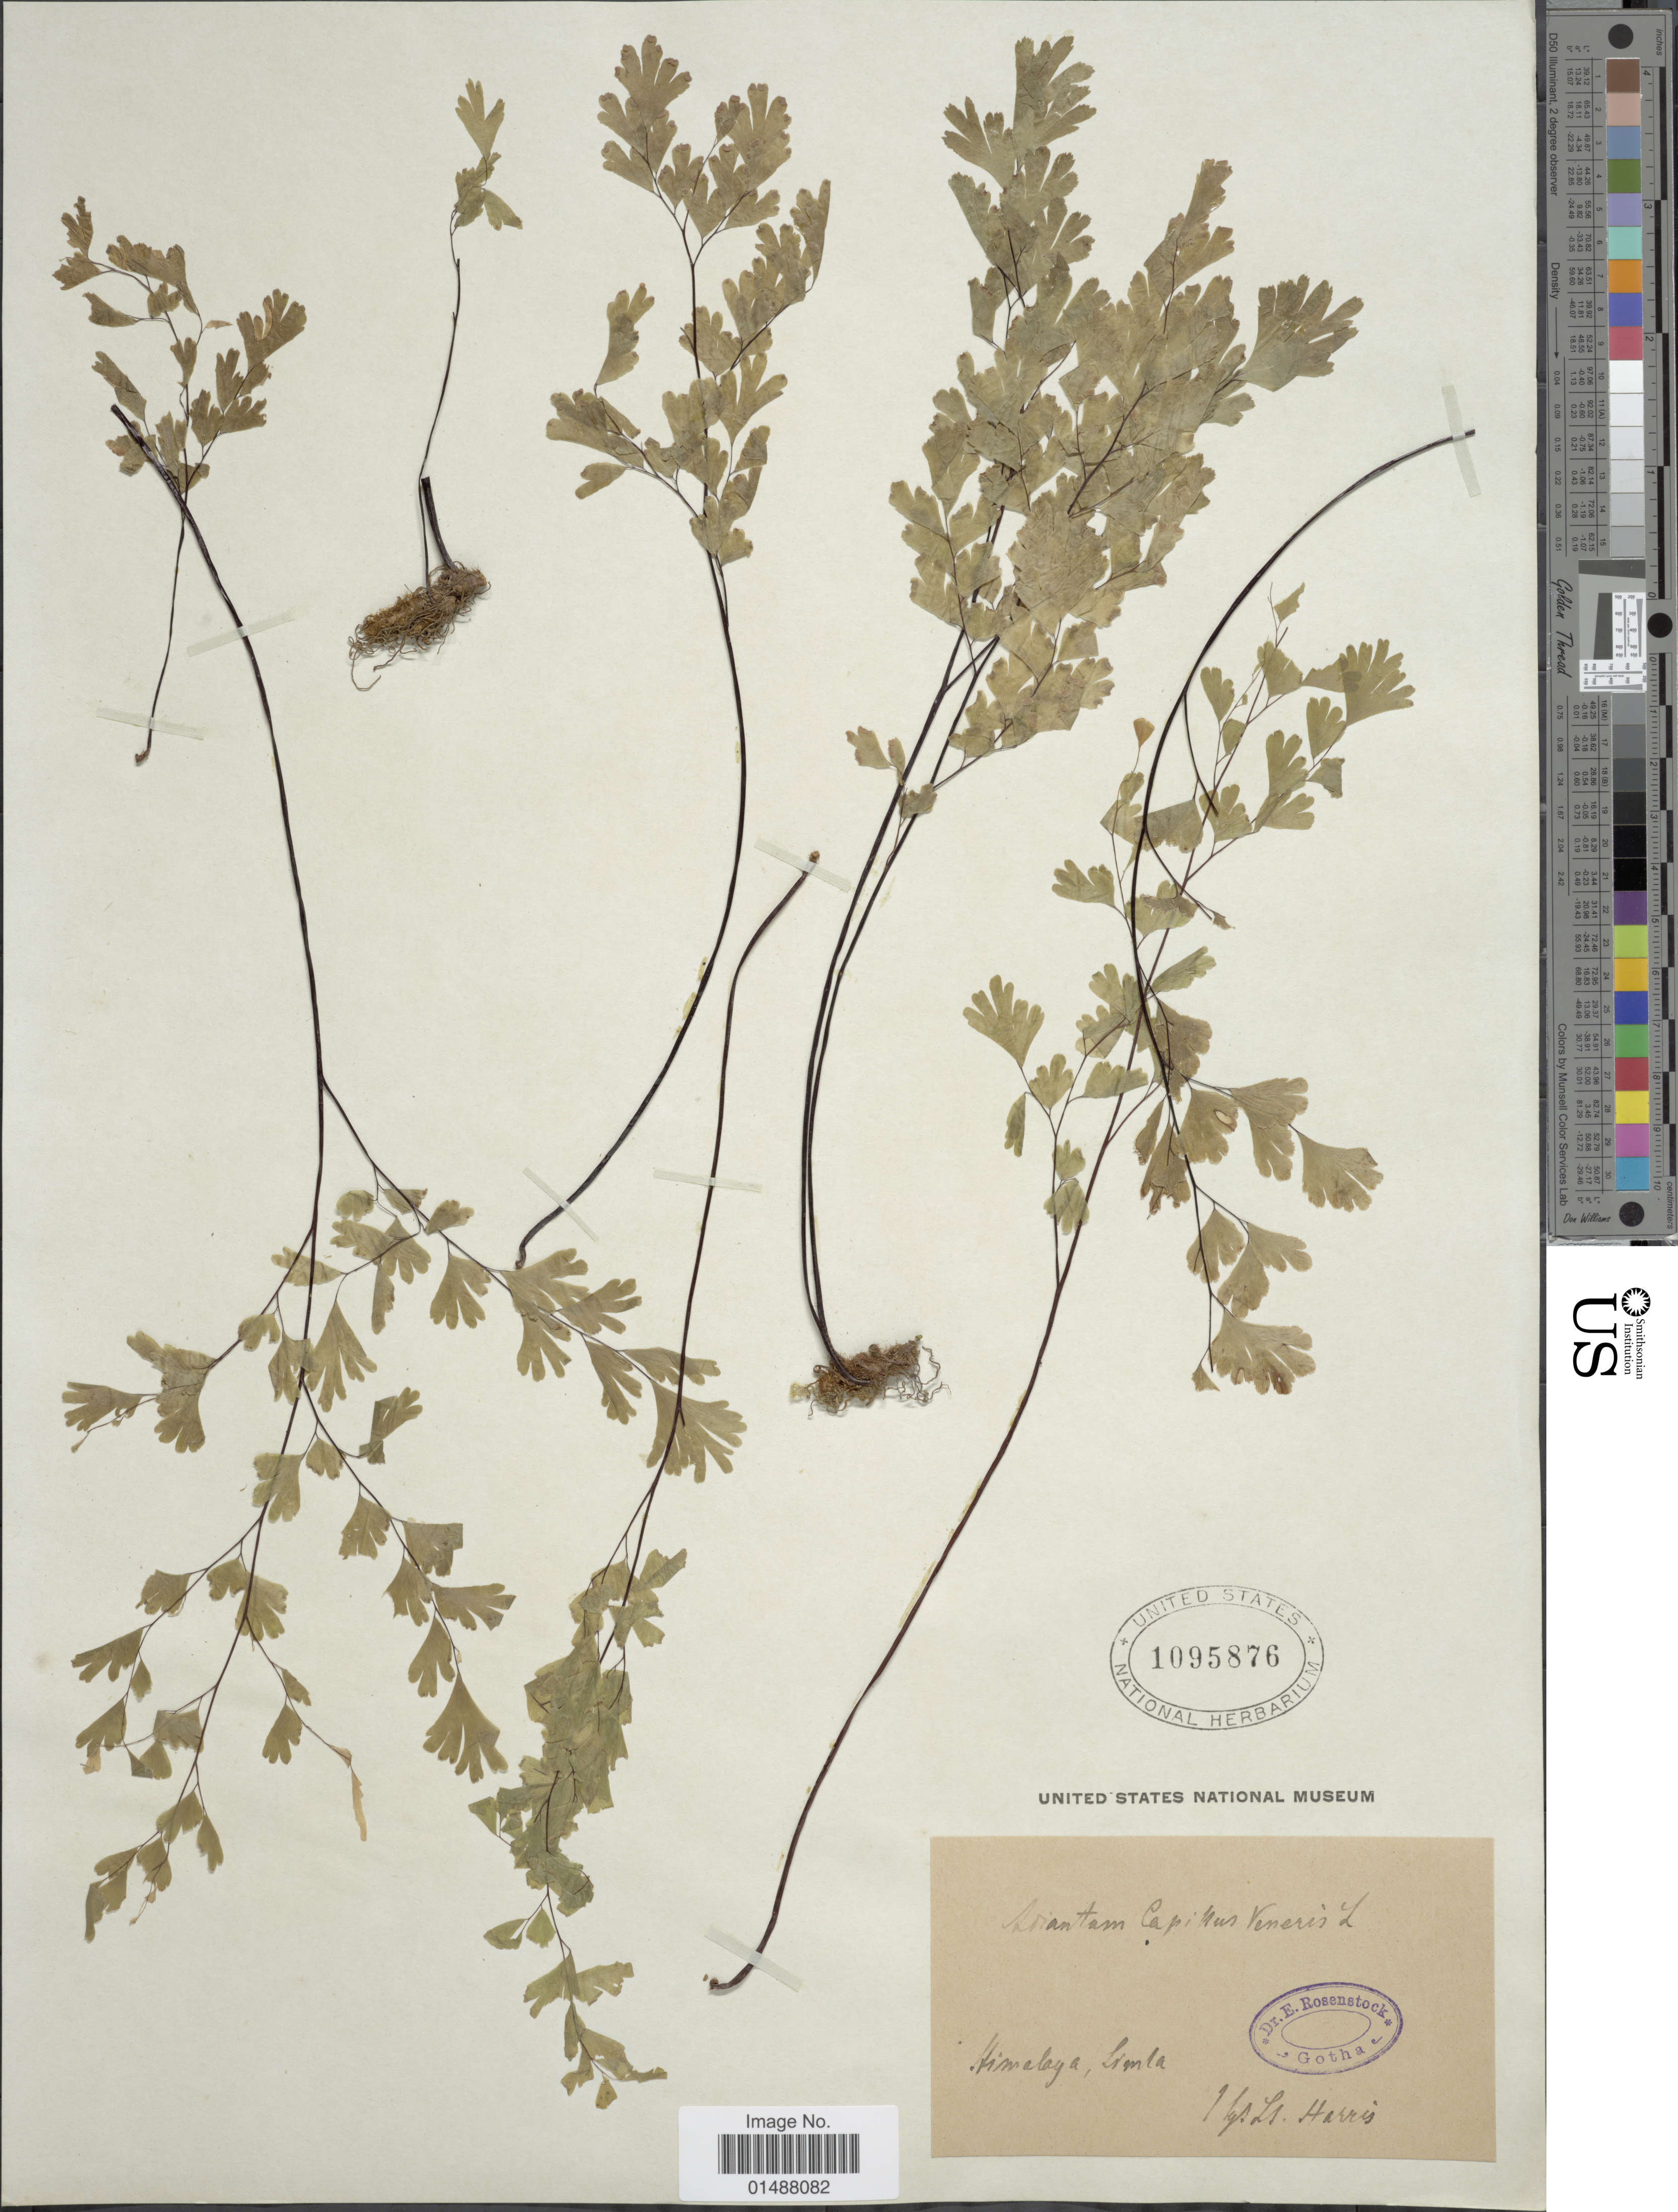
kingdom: Plantae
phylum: Tracheophyta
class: Polypodiopsida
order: Polypodiales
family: Pteridaceae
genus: Adiantum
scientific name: Adiantum capillus-veneris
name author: L.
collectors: -- Harris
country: India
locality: Himalaya, Simla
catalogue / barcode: US 1095876